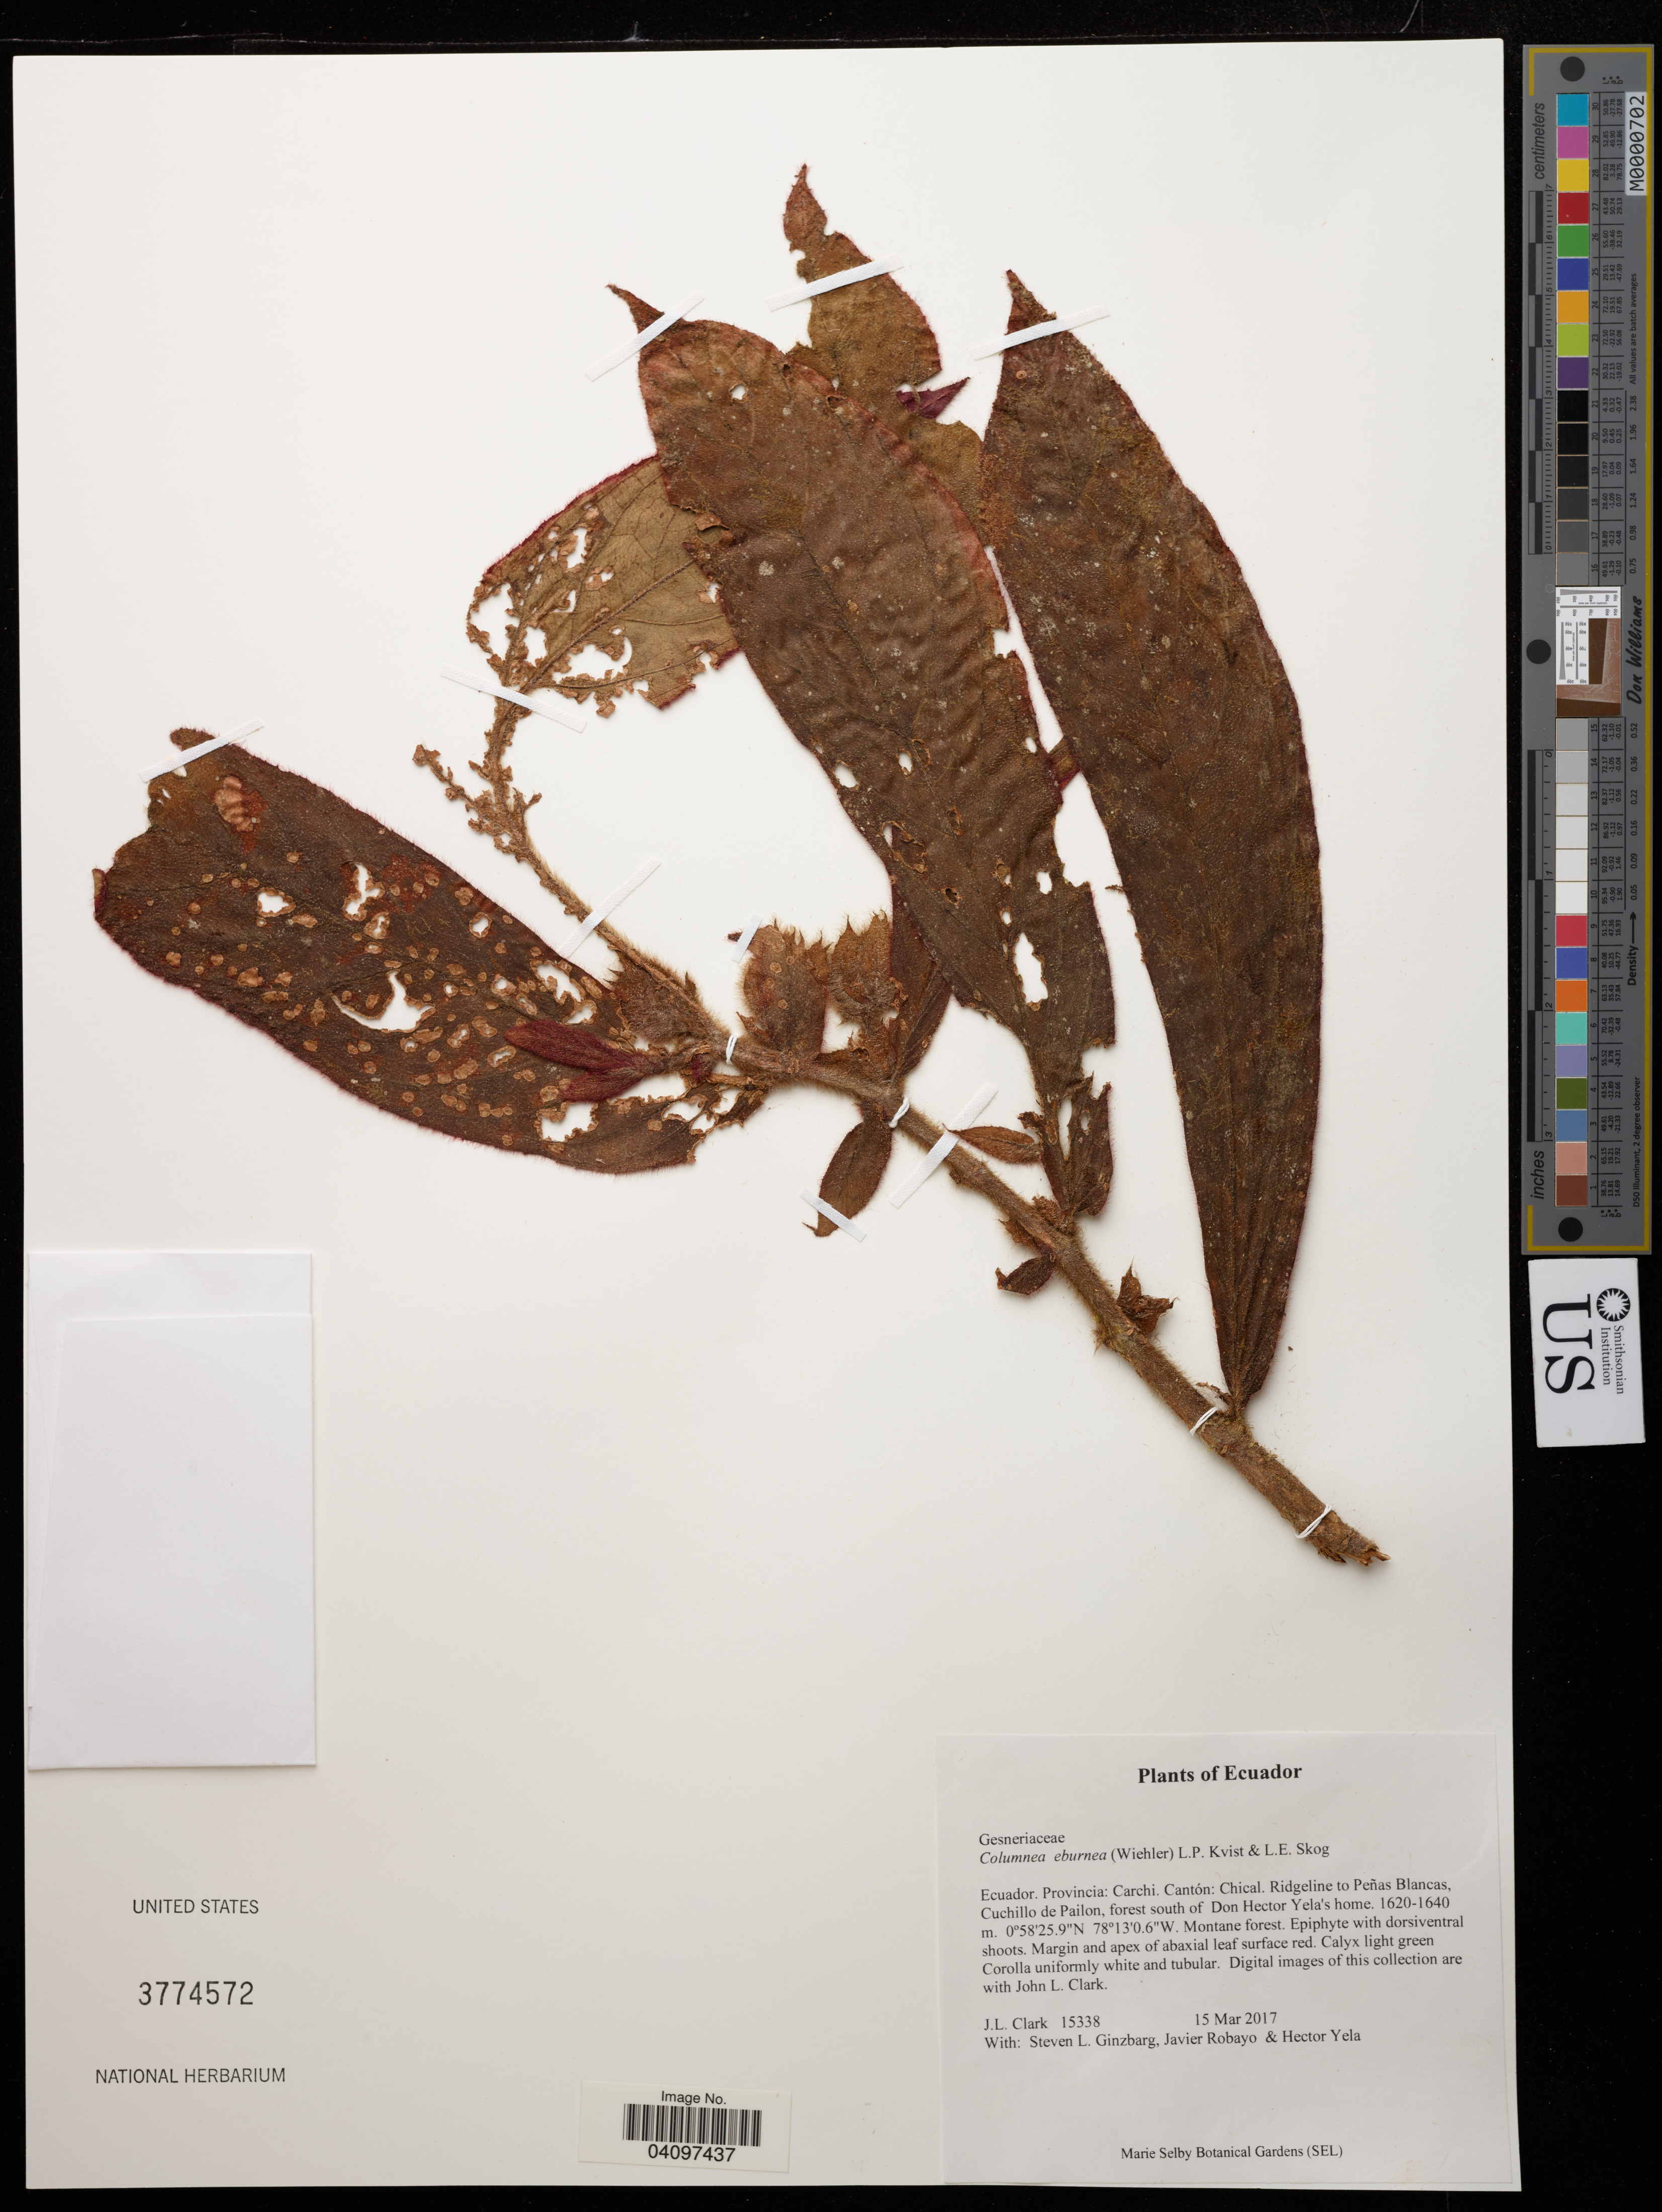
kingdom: Plantae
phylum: Tracheophyta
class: Magnoliopsida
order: Lamiales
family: Gesneriaceae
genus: Columnea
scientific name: Columnea eburnea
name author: (Wiehler) L.P. Kvist & L.E. Skog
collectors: J. Clark, S. Ginzbarg & J. Robayo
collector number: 15338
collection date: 2017-03-15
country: Ecuador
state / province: Carchi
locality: Cantón: Chical. Ridgeline to Peñas Blancas, Cuchillo de Pailon, forest south of Don Hector Yela's home.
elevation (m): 1620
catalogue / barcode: US 3774572